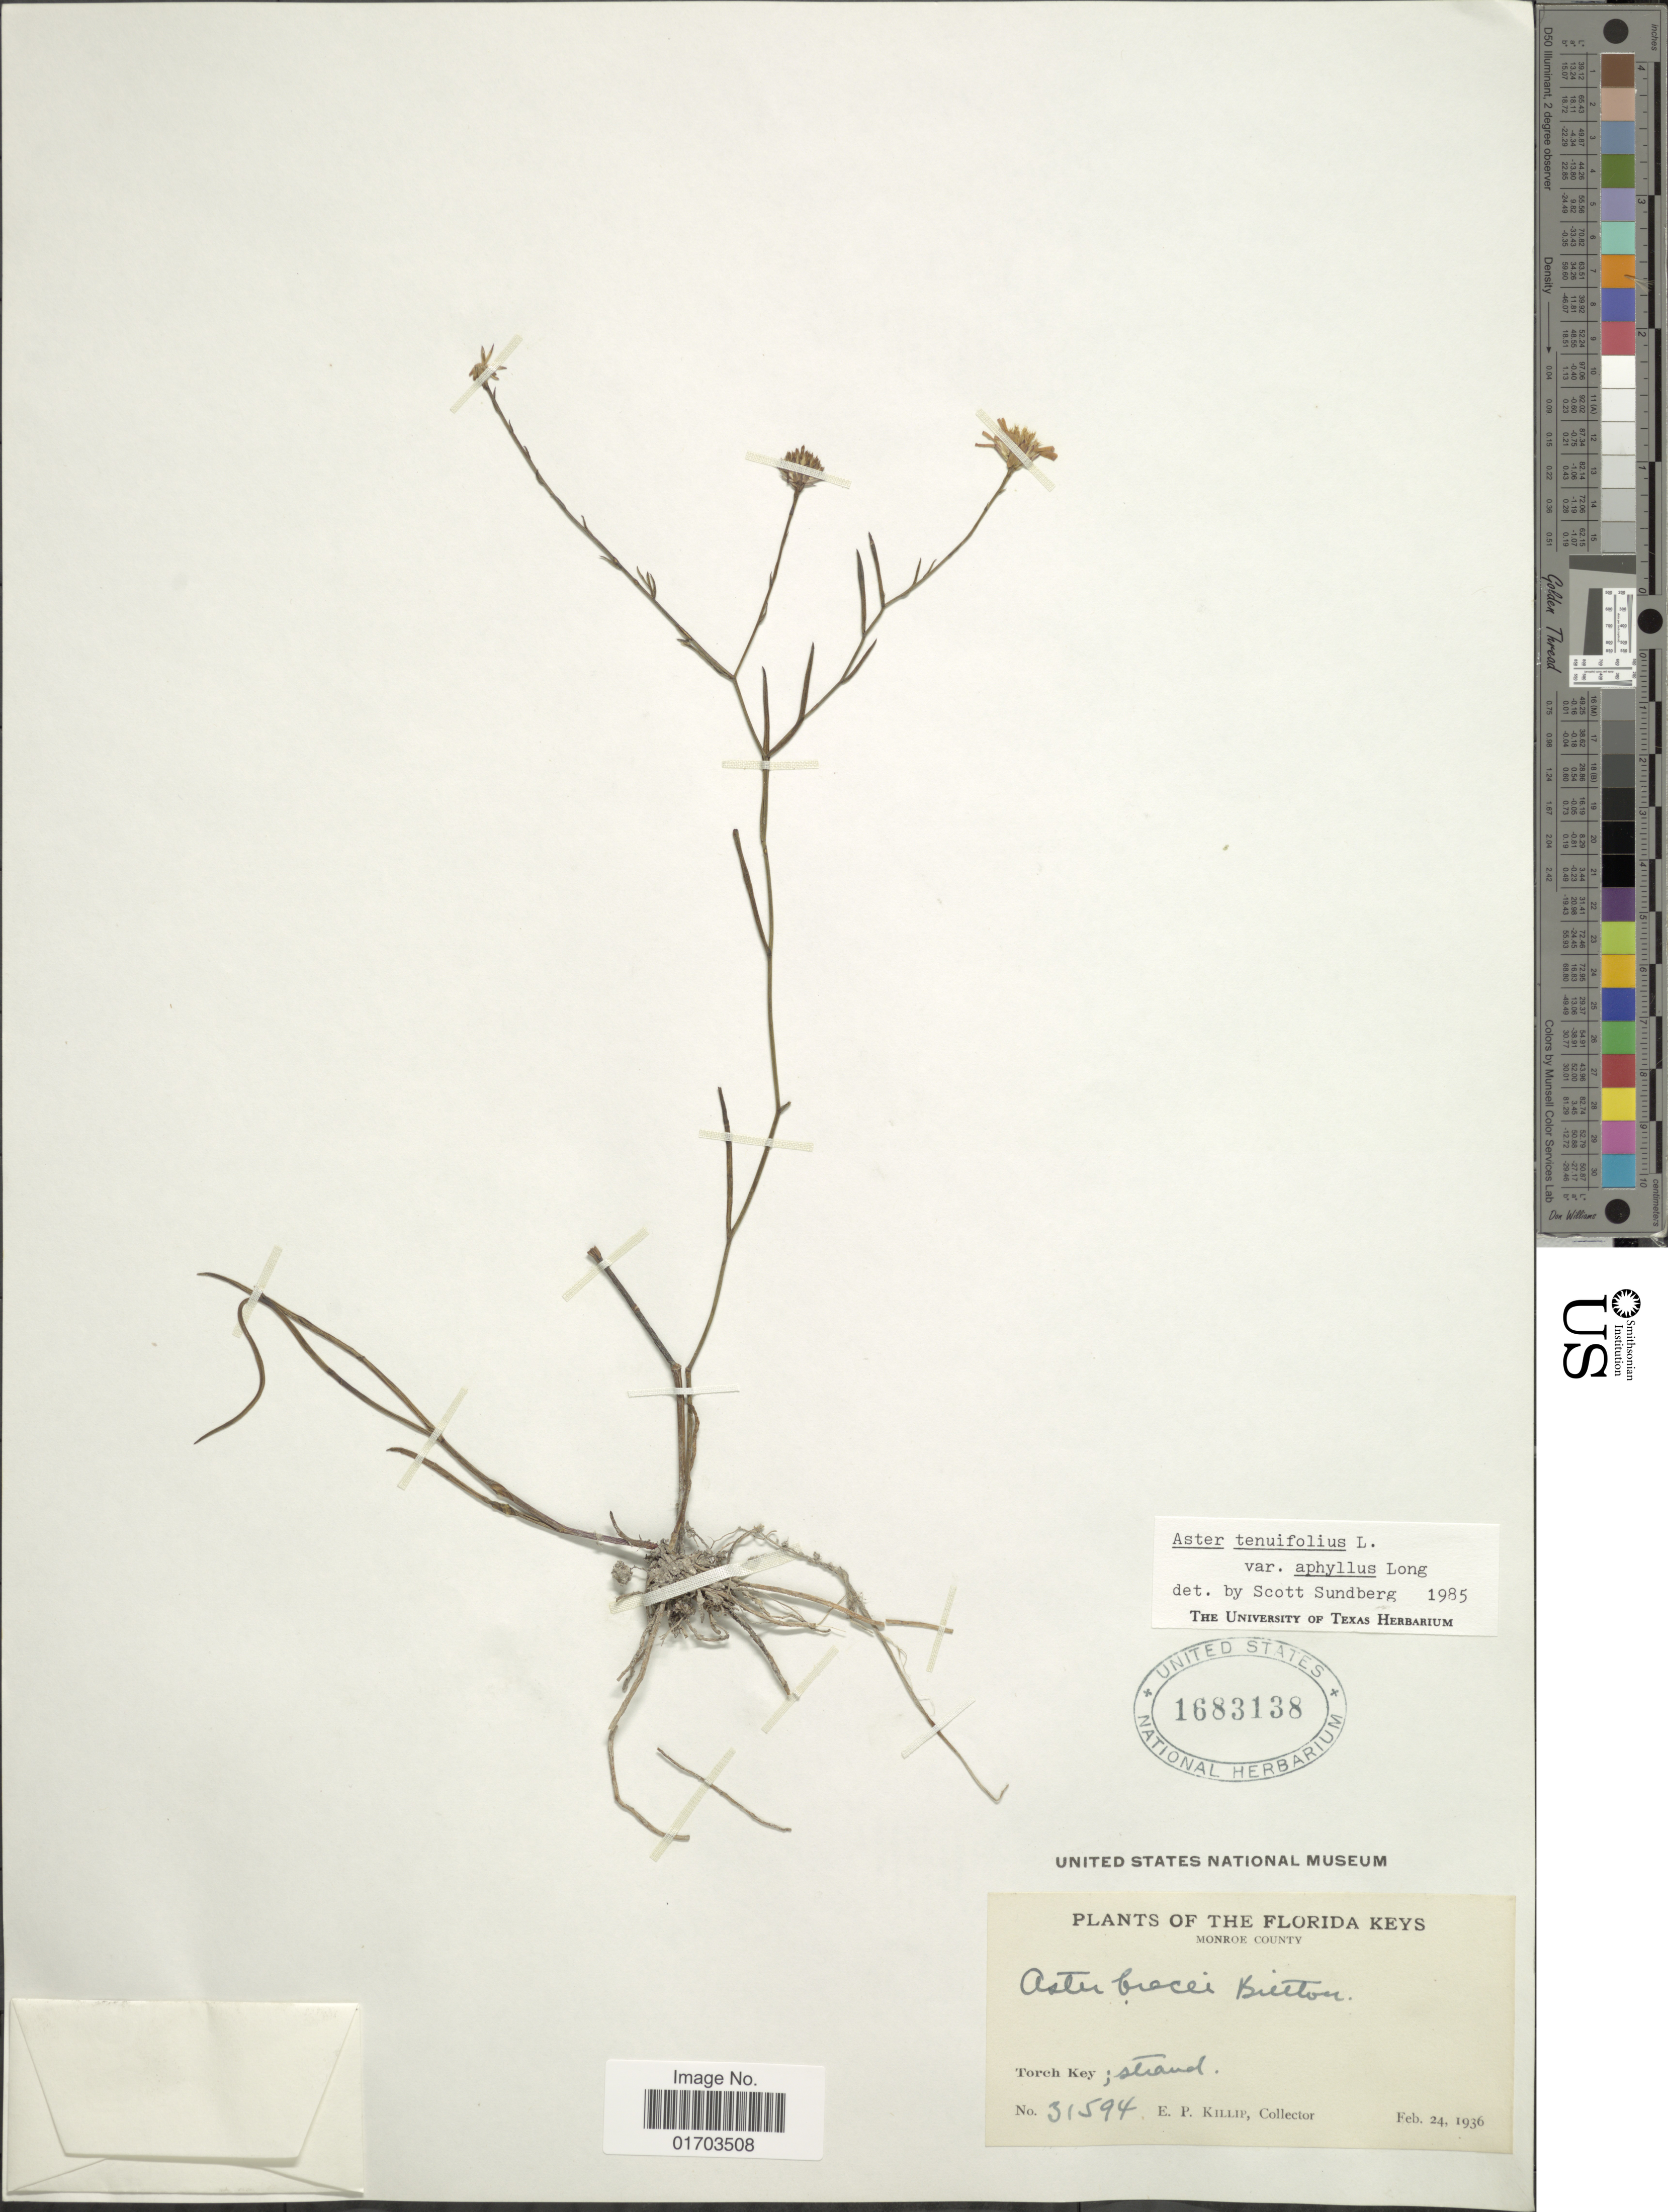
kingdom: Plantae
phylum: Tracheophyta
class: Magnoliopsida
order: Asterales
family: Asteraceae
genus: Symphyotrichum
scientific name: Symphyotrichum tenuifolium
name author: (L.) G.L. Nesom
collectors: E. P. Killip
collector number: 31594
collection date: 1936-02-24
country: United States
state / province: Florida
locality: Florida Keys, Monroe County, Torch Key; strand.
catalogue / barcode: US 1683138